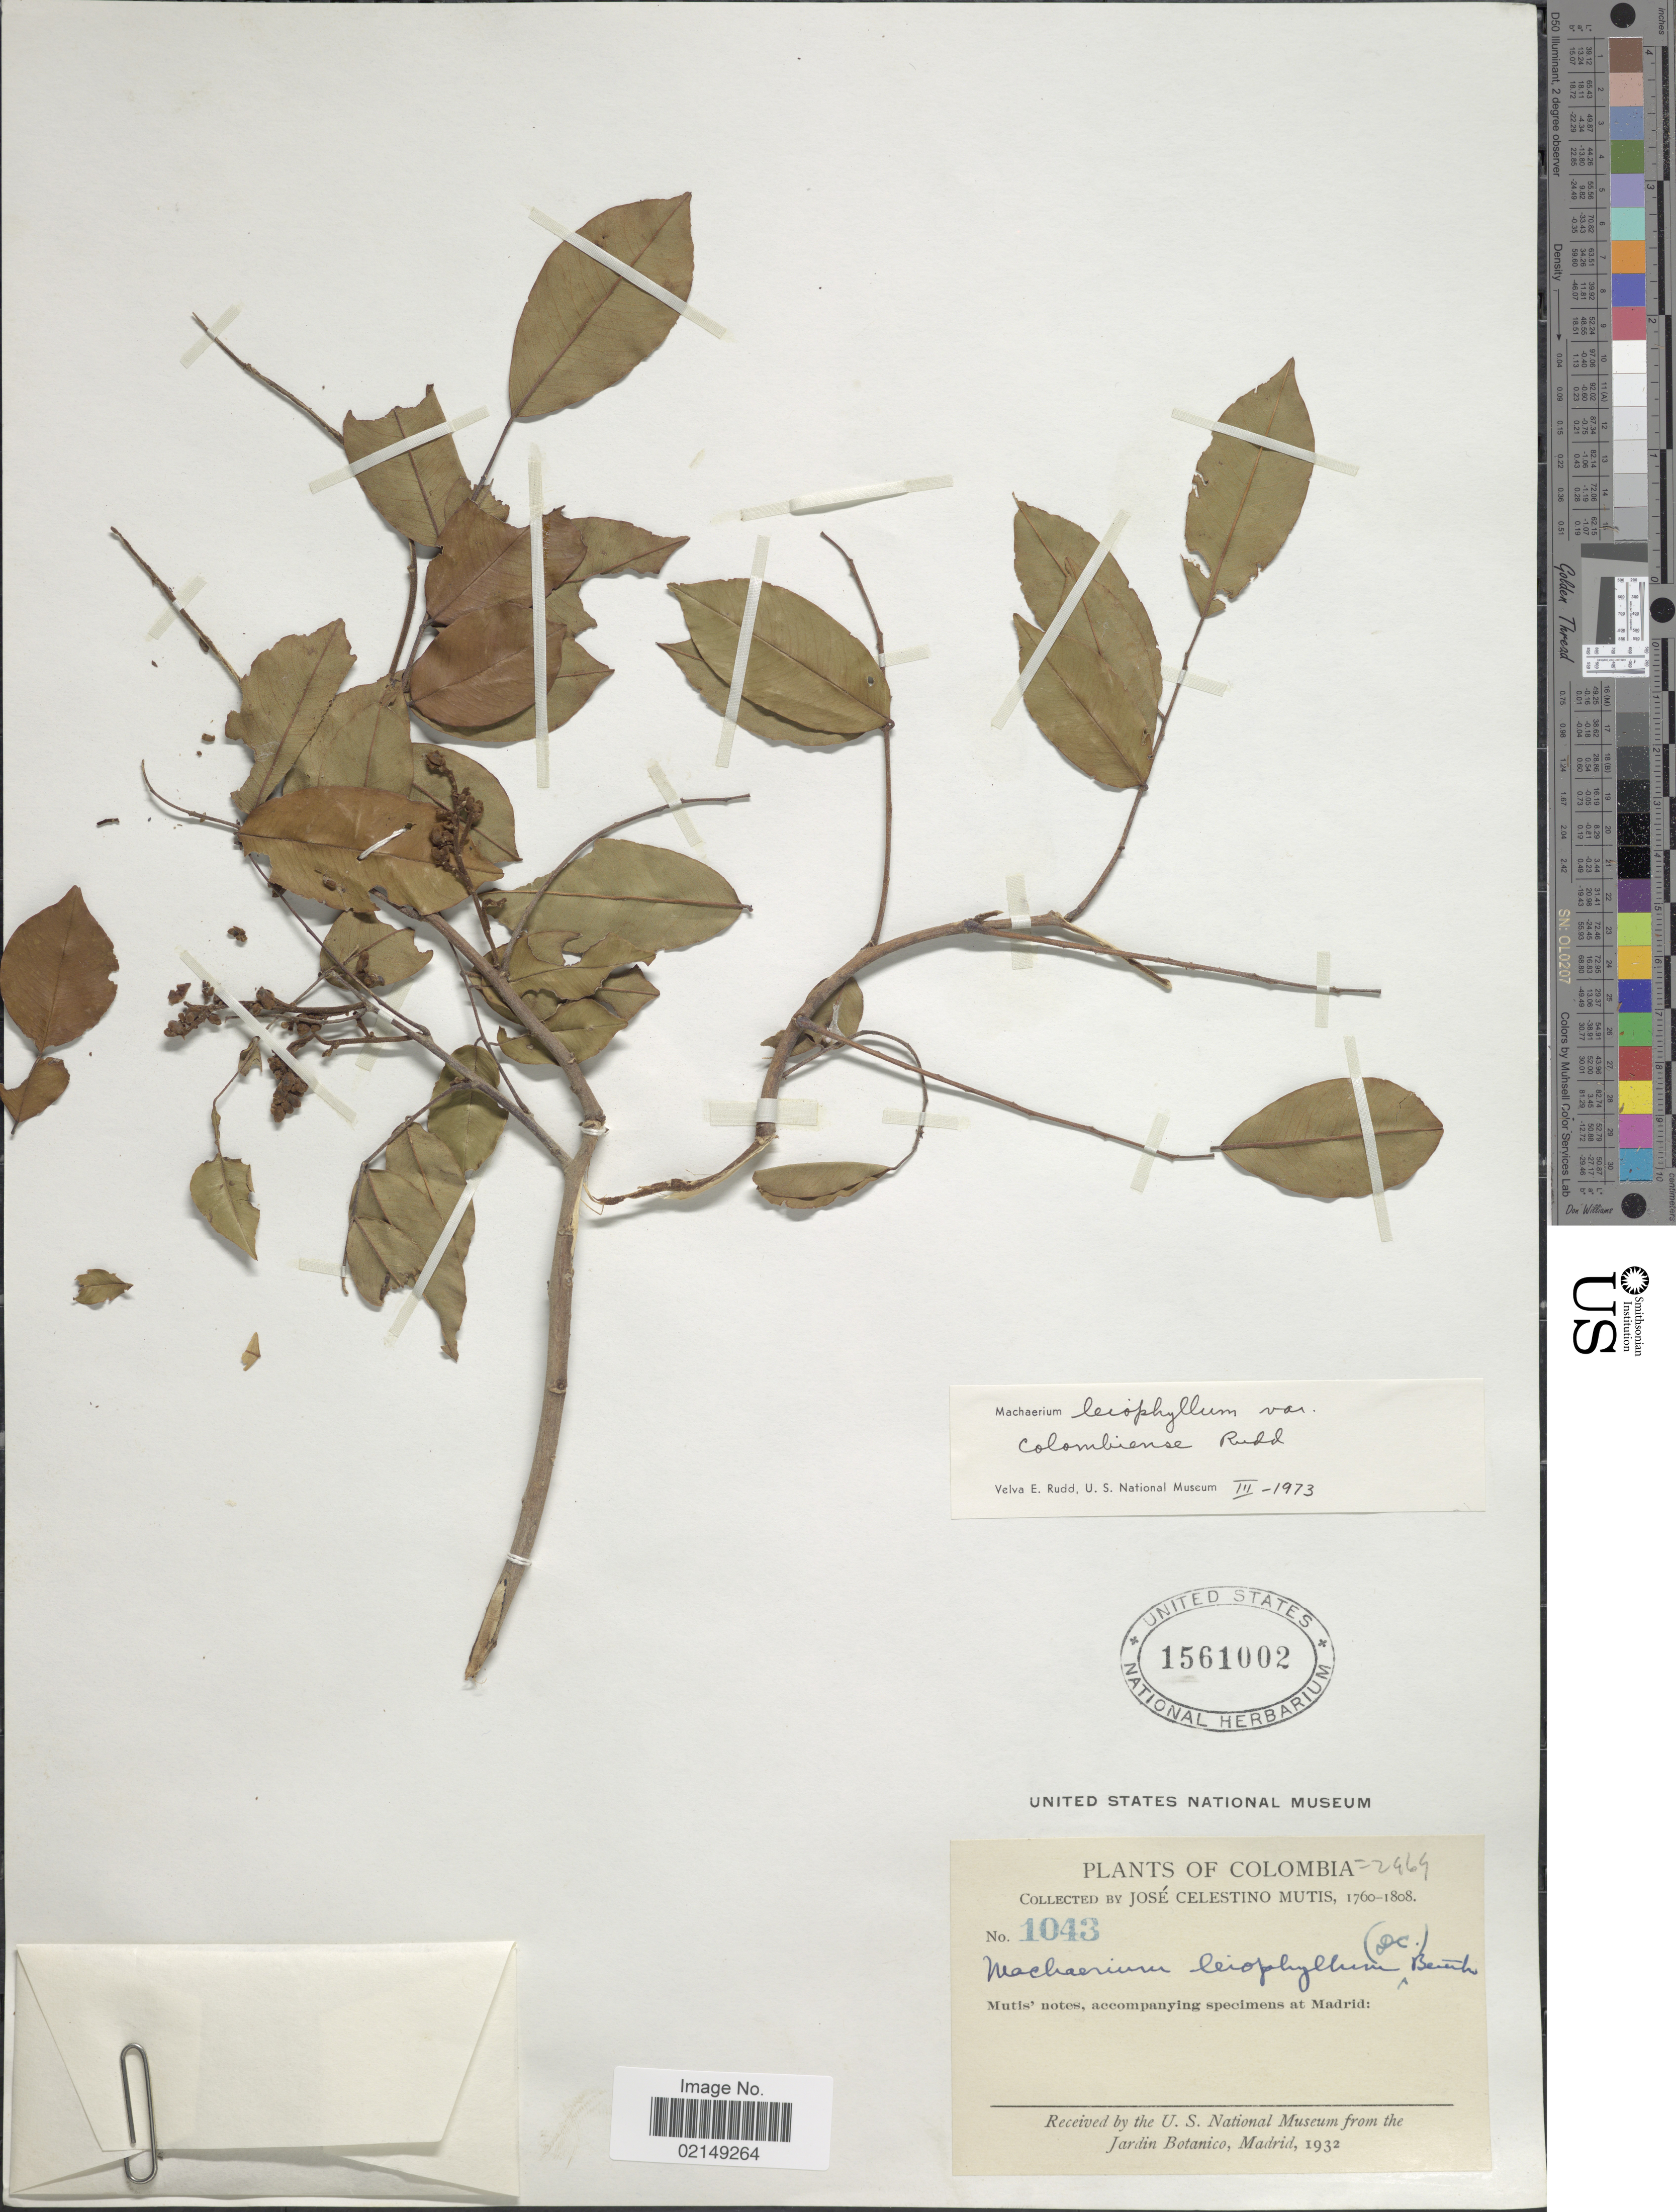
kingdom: Plantae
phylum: Tracheophyta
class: Magnoliopsida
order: Fabales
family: Fabaceae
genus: Machaerium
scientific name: Machaerium leiophyllum var. colombiense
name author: Rudd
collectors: J. C. B. Mutis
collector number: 1043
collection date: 1760/1808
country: Colombia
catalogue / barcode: US 1561002